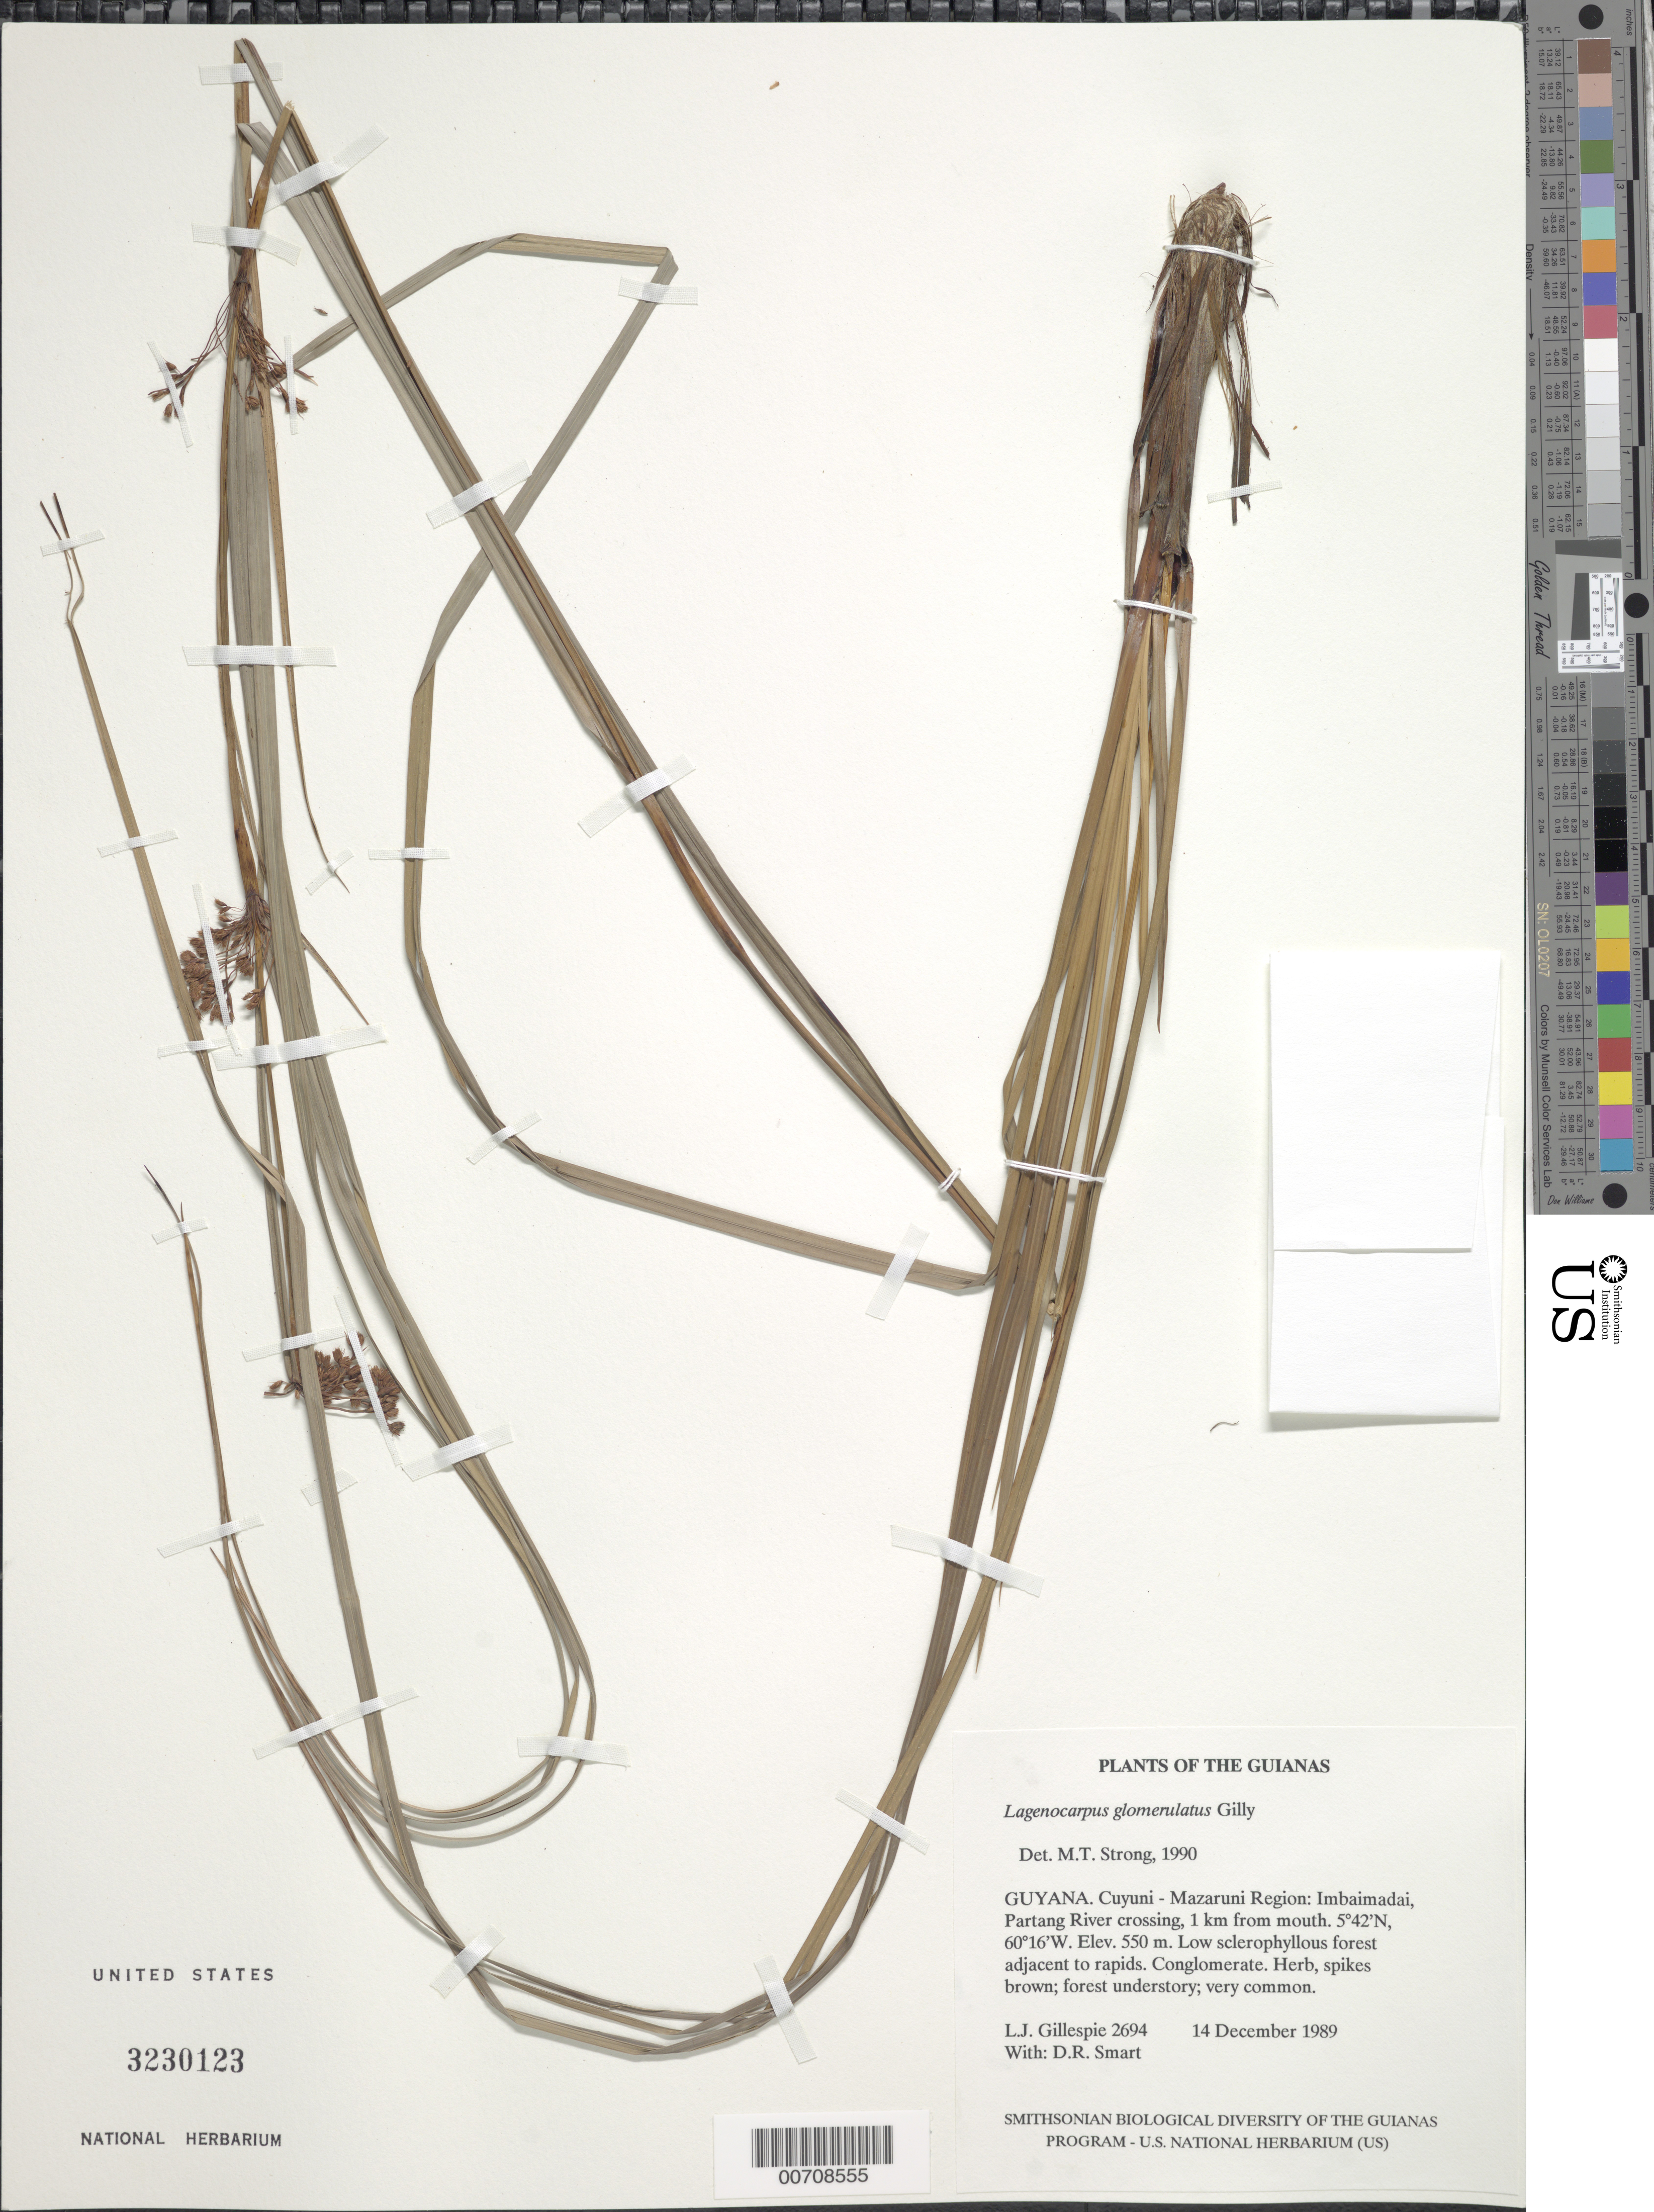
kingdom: Plantae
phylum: Tracheophyta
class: Liliopsida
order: Poales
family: Cyperaceae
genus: Lagenocarpus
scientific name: Lagenocarpus glomerulatus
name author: Gilly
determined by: Strong, M. T., (US), Smithsonian Institution - National Museum of Natural History (UNITED STATES)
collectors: L. J. Gillespie & D. R. Smart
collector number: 2694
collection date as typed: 14 December 1989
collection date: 1989-12-14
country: Guyana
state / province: Cuyuni-Mazaruni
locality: Imbaimadai, Partang River crossing, 1 km from mouth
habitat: Low sclerophyllous forest adjacent to rapids. Conglomerate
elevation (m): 550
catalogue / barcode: US 3230123